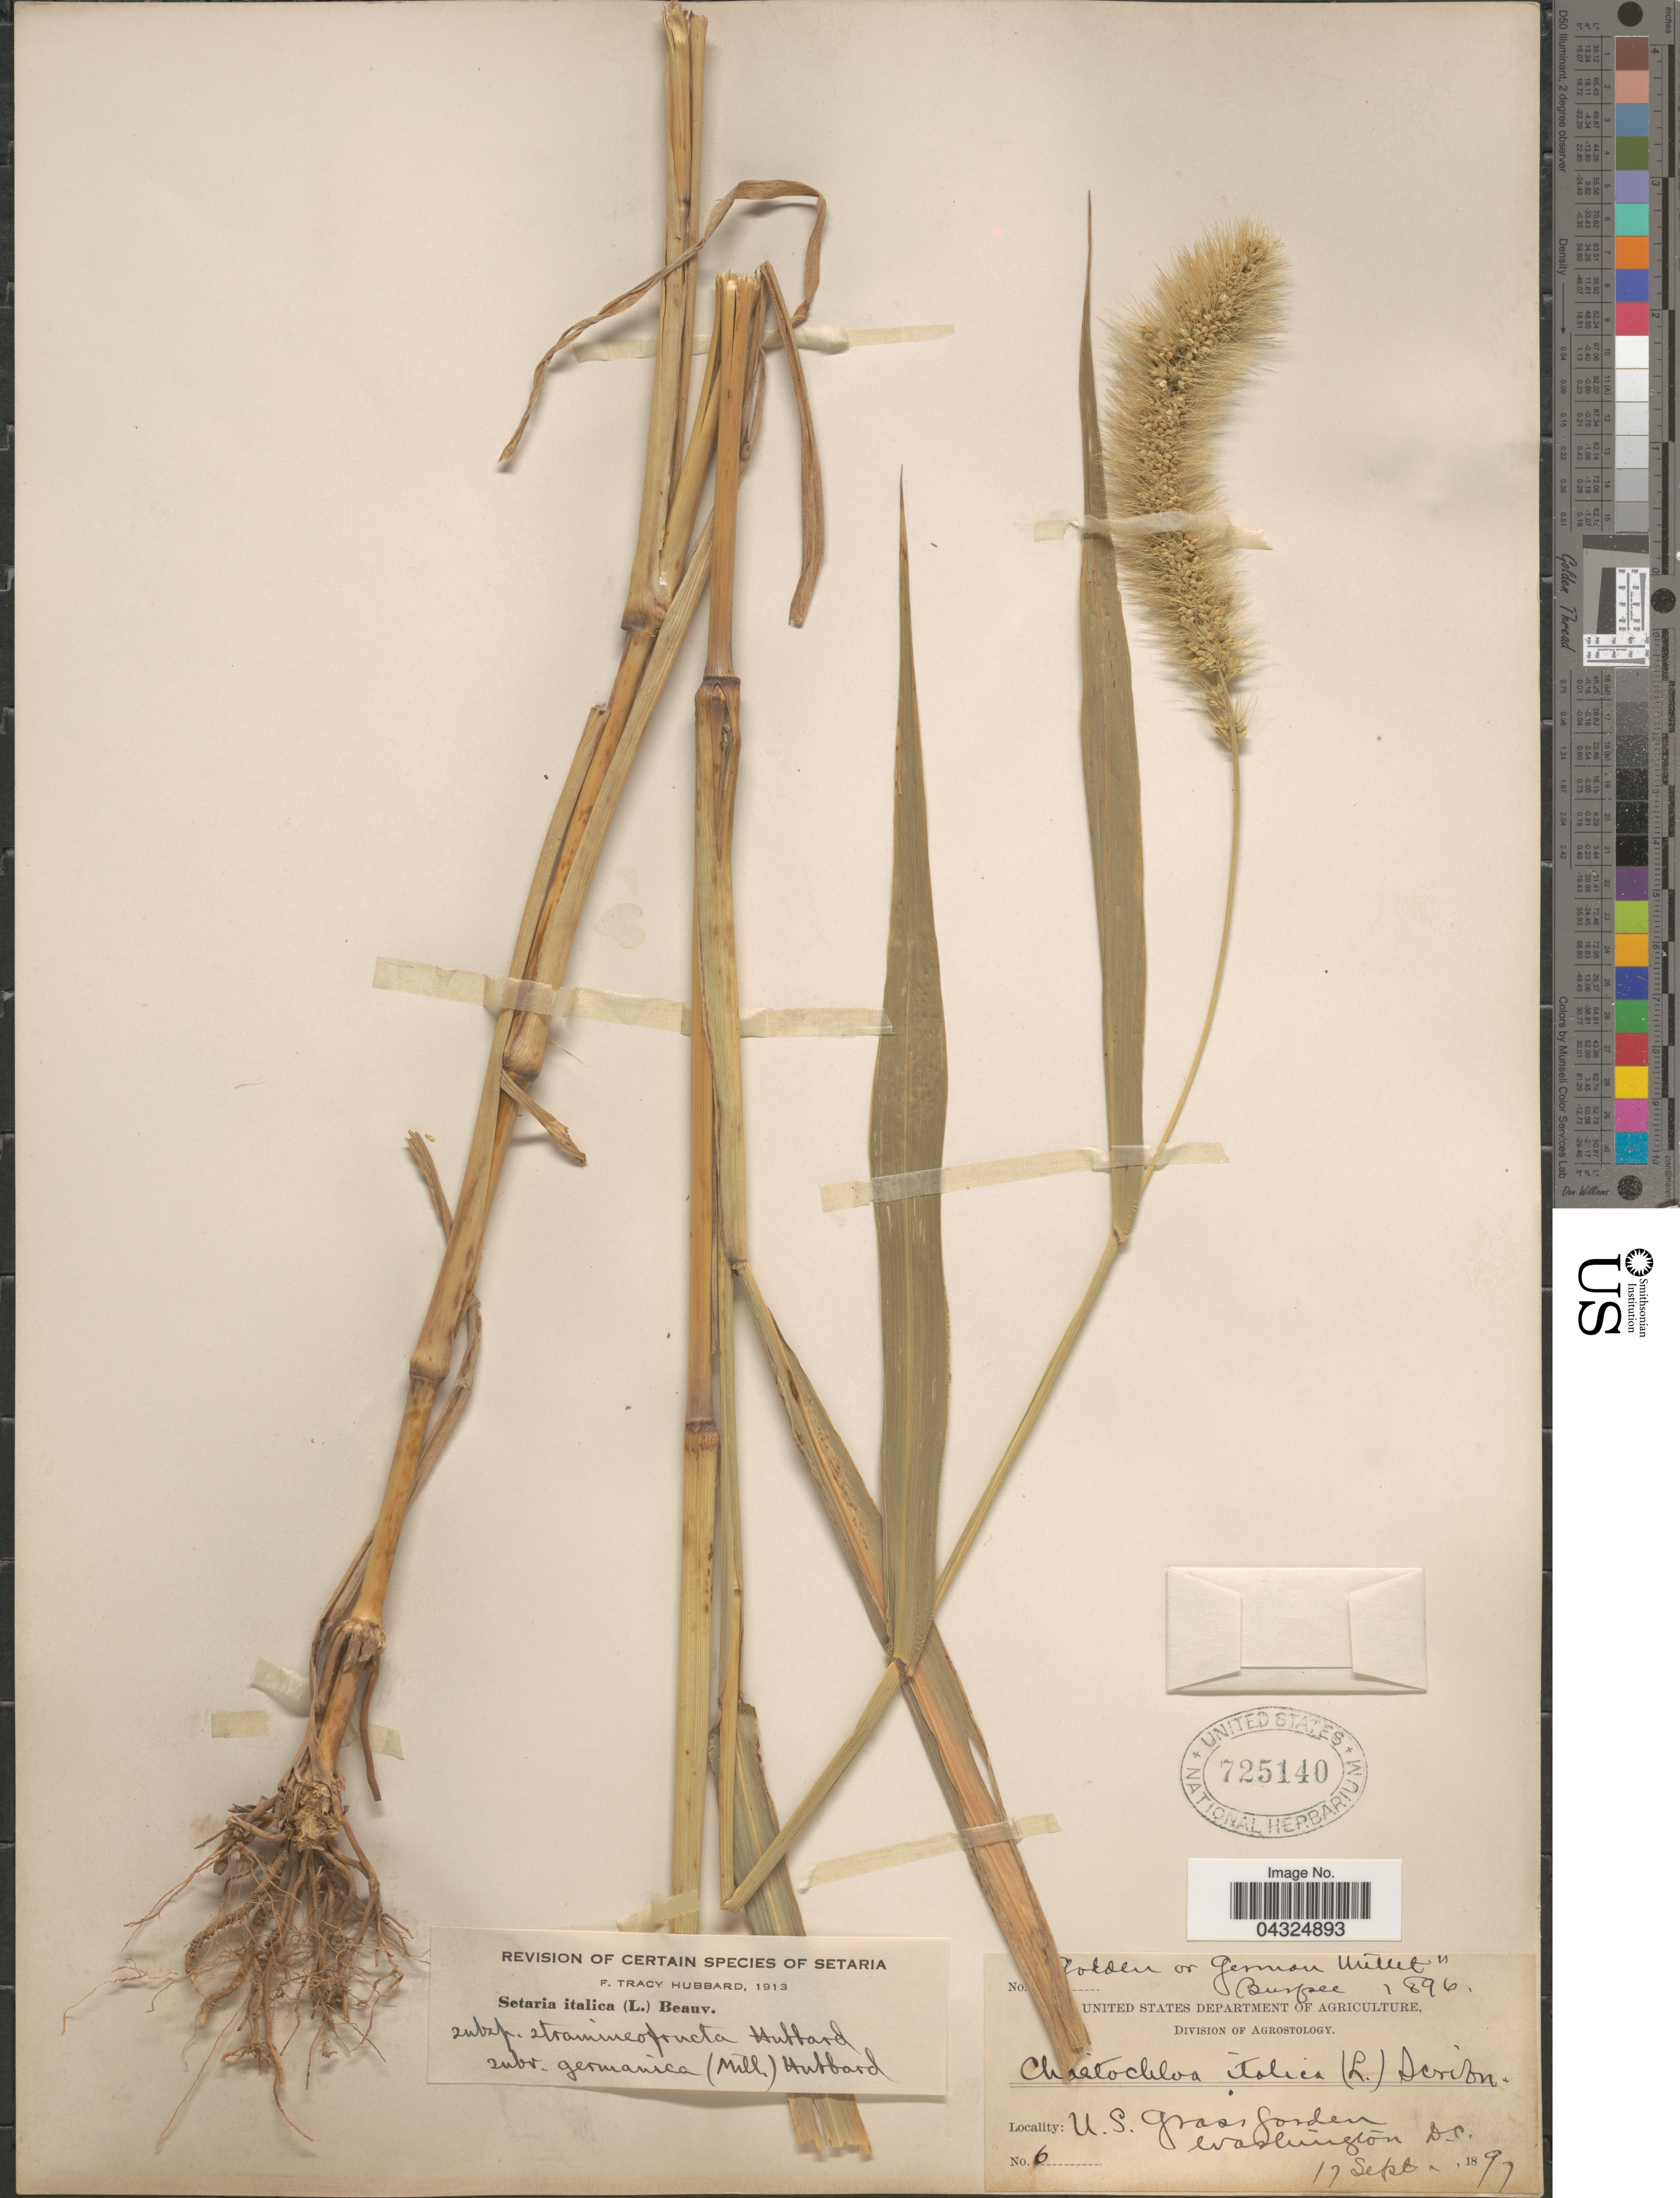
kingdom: Plantae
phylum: Tracheophyta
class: Liliopsida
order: Poales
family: Poaceae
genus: Setaria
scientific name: Setaria italica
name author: (L.) P. Beauv.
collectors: Burpee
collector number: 6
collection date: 1891-09-17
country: United States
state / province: District of Columbia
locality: U. S. Grass Garden.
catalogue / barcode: US 725140